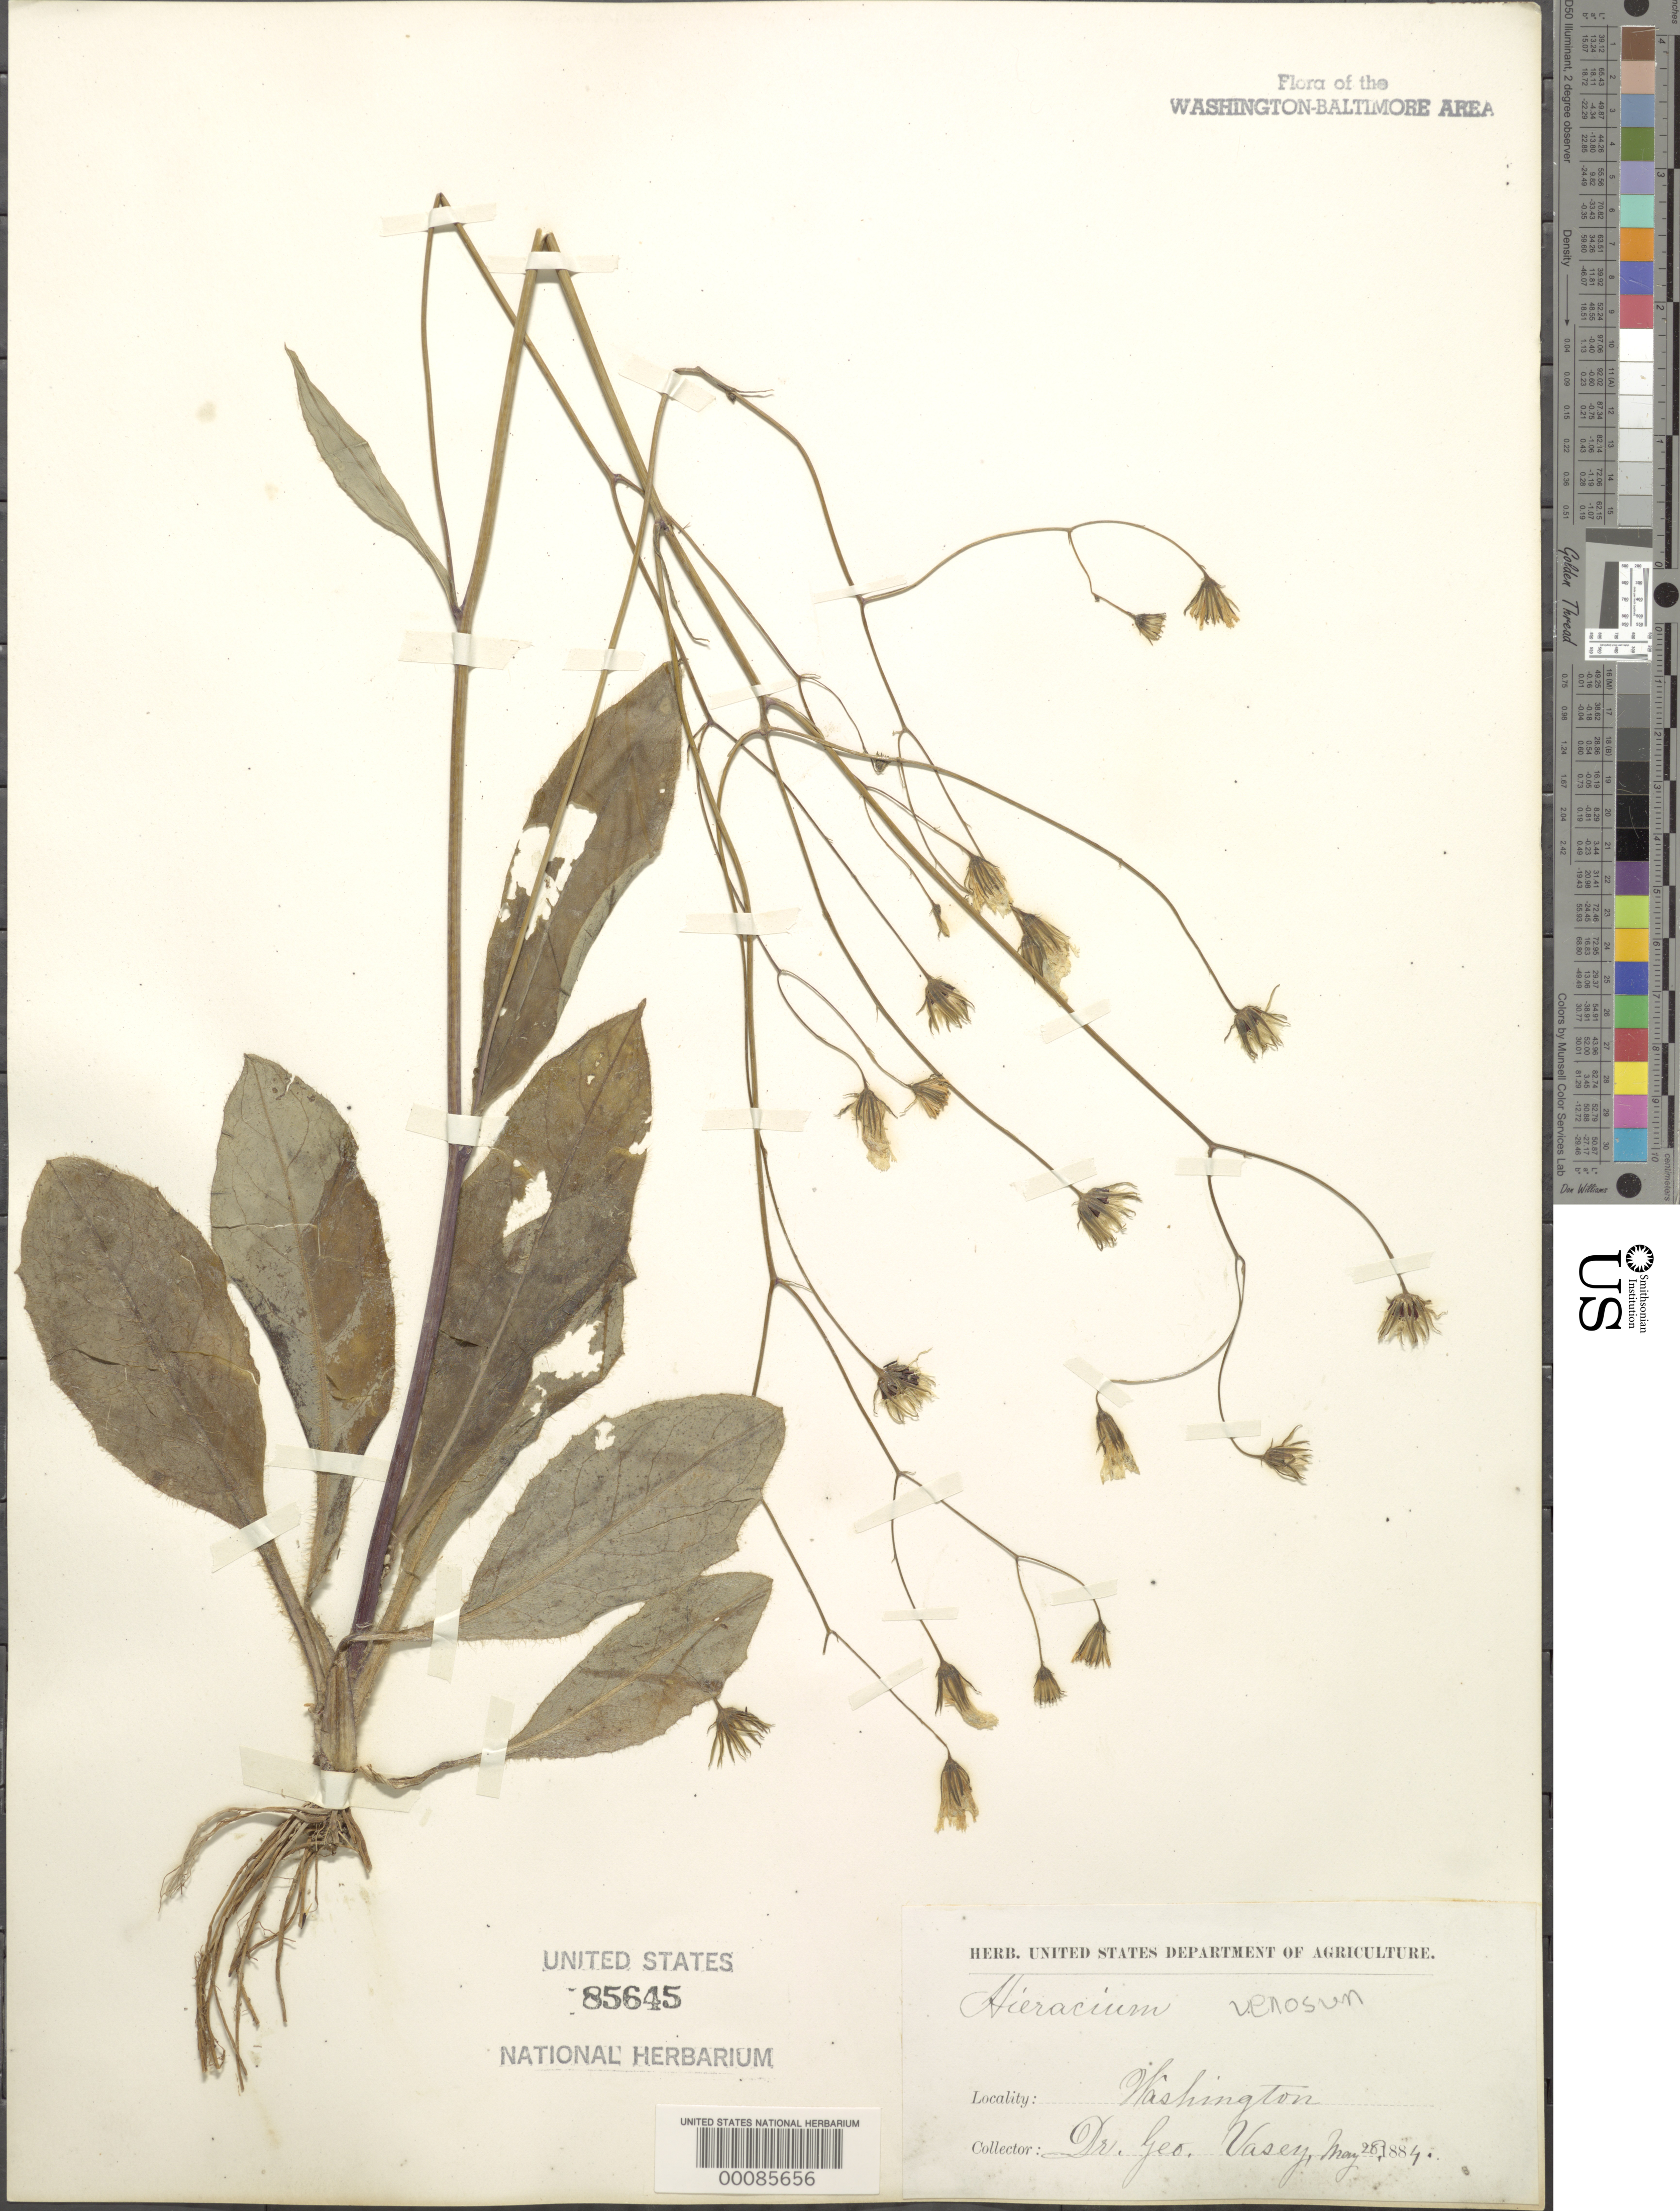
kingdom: Plantae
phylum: Tracheophyta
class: Magnoliopsida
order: Asterales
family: Asteraceae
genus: Hieracium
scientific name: Hieracium venosum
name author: L.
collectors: G. Vasey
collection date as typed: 28 May 1884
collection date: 1884-05-28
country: United States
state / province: District of Columbia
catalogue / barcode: US 85645